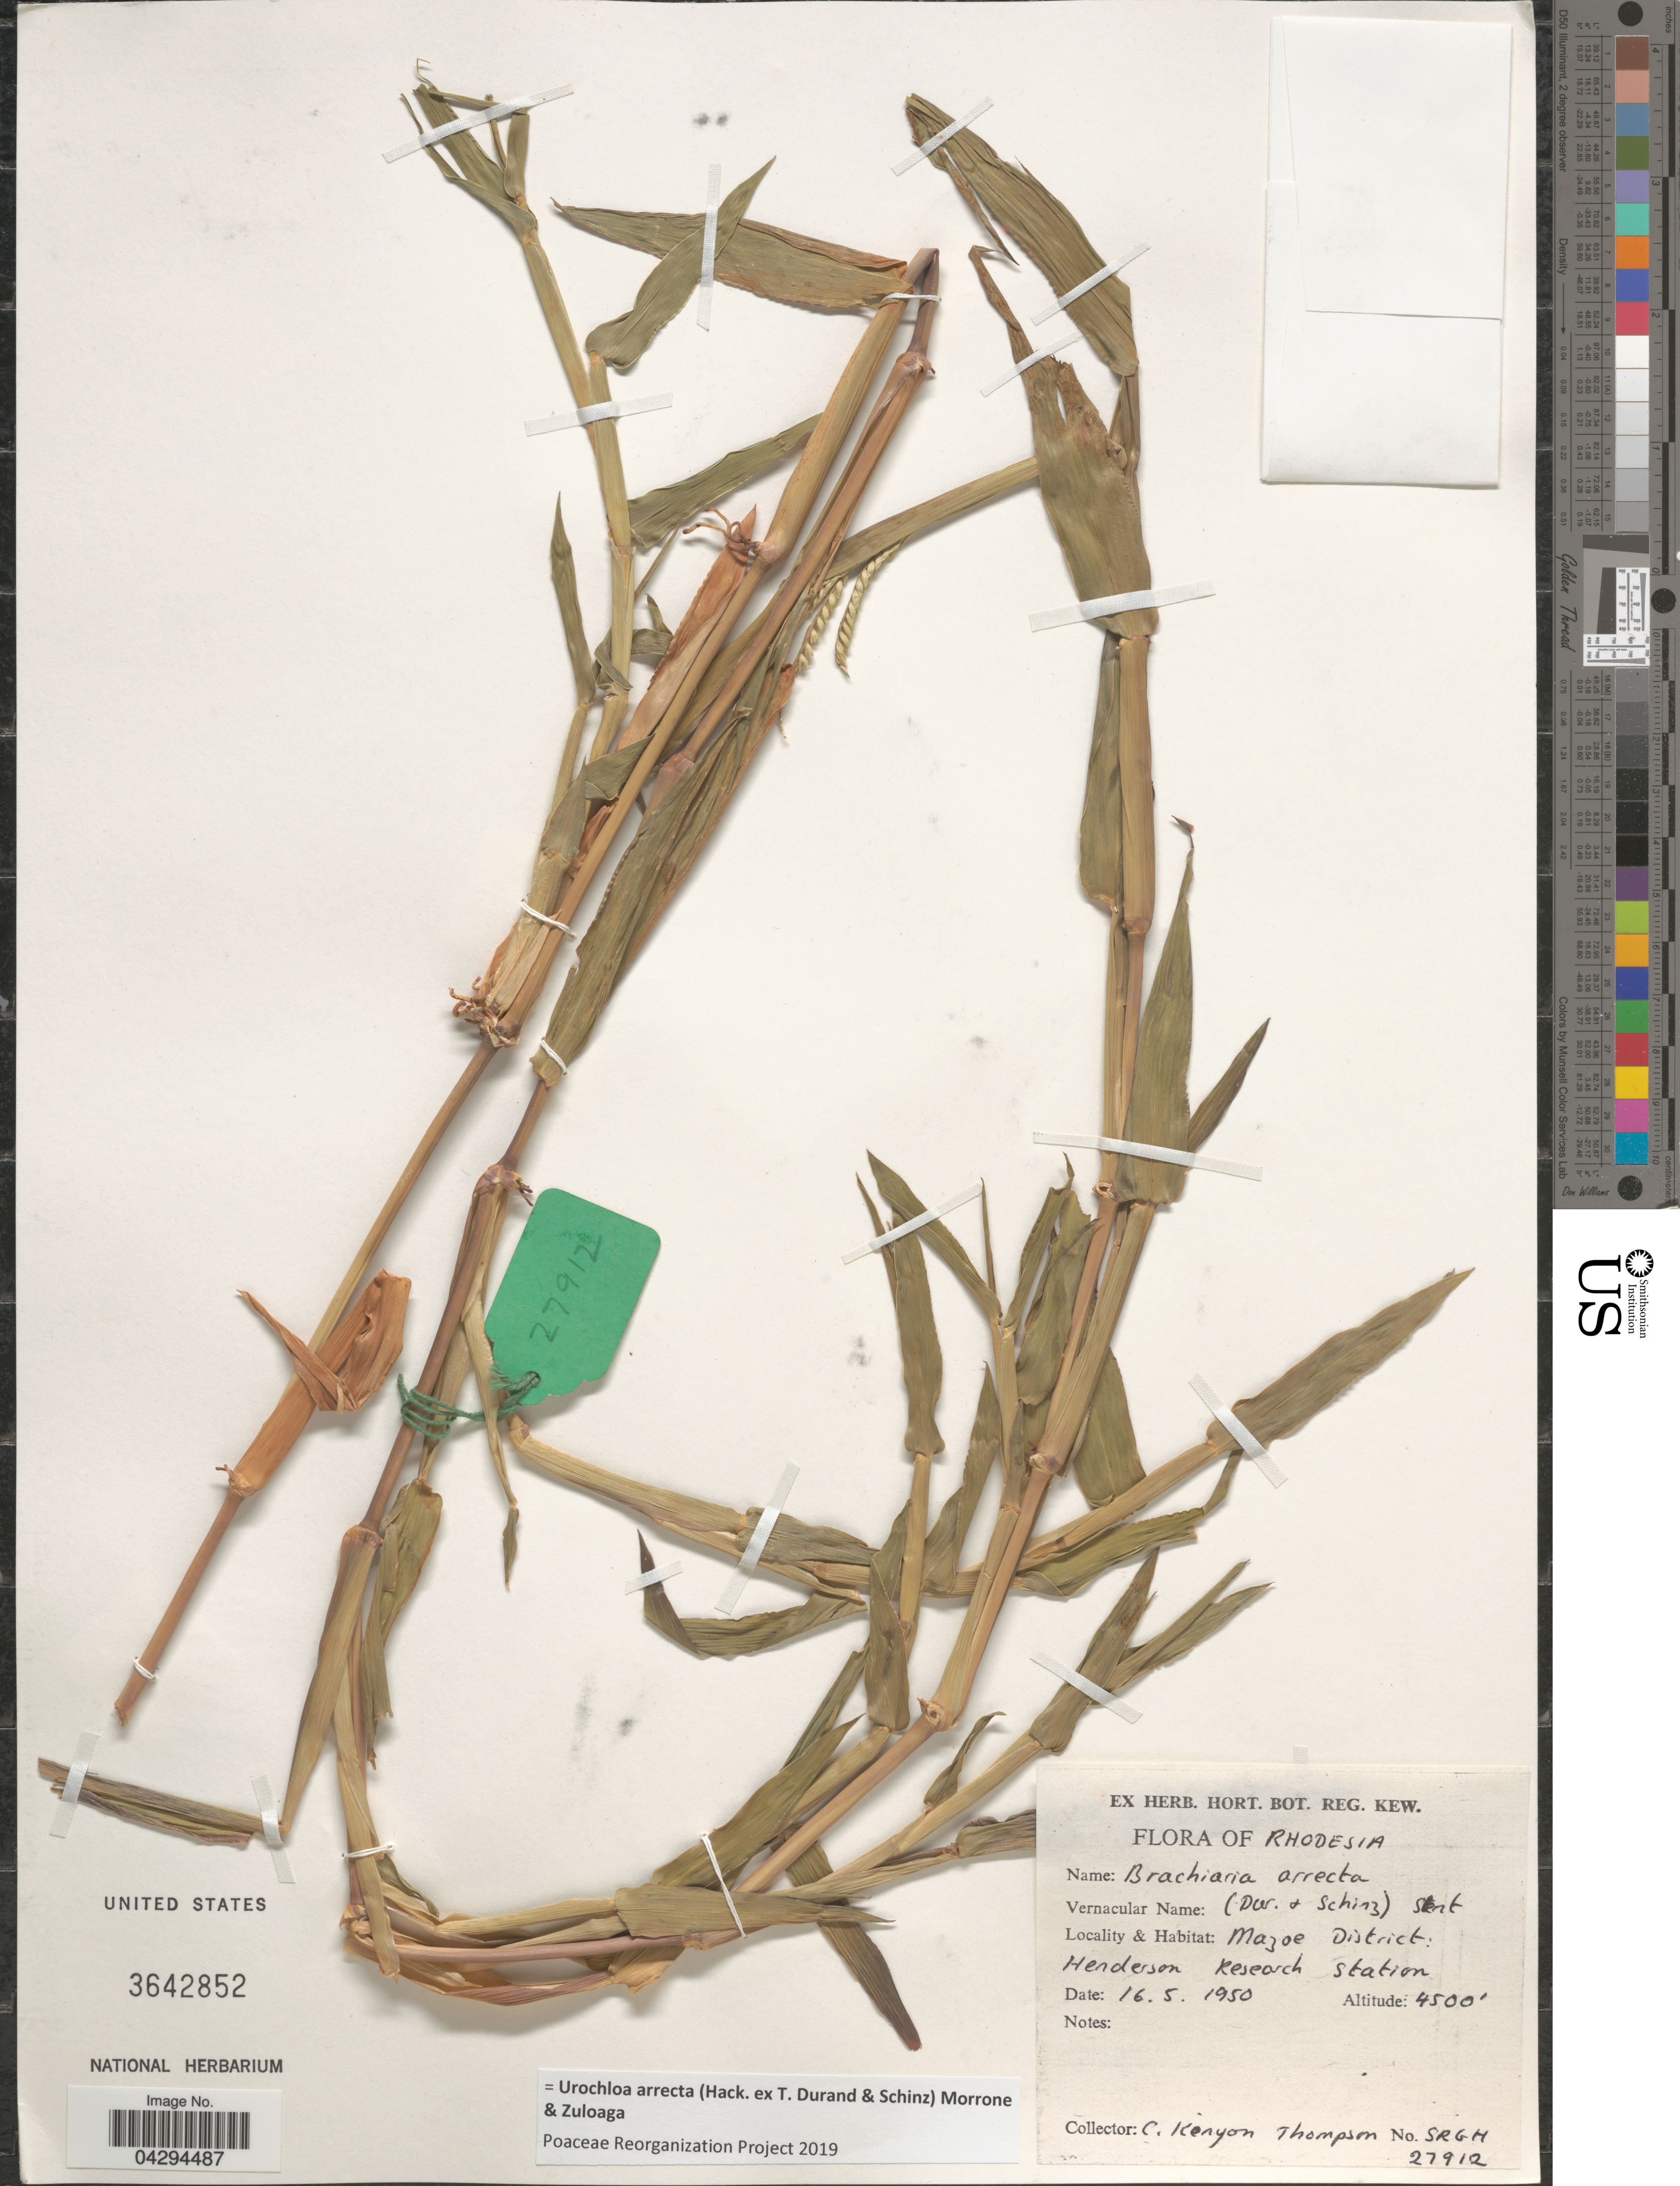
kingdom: Plantae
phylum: Tracheophyta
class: Liliopsida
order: Poales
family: Poaceae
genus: Urochloa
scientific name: Urochloa arrecta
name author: (Hack. ex Durand & Schinz) Morrone & Zuloaga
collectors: C. Thompson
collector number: SRGH27912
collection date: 1950-05-16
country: Zimbabwe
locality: Rhodesia. Mazoe District: Henderson Research Station.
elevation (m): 1372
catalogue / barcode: US 3642852